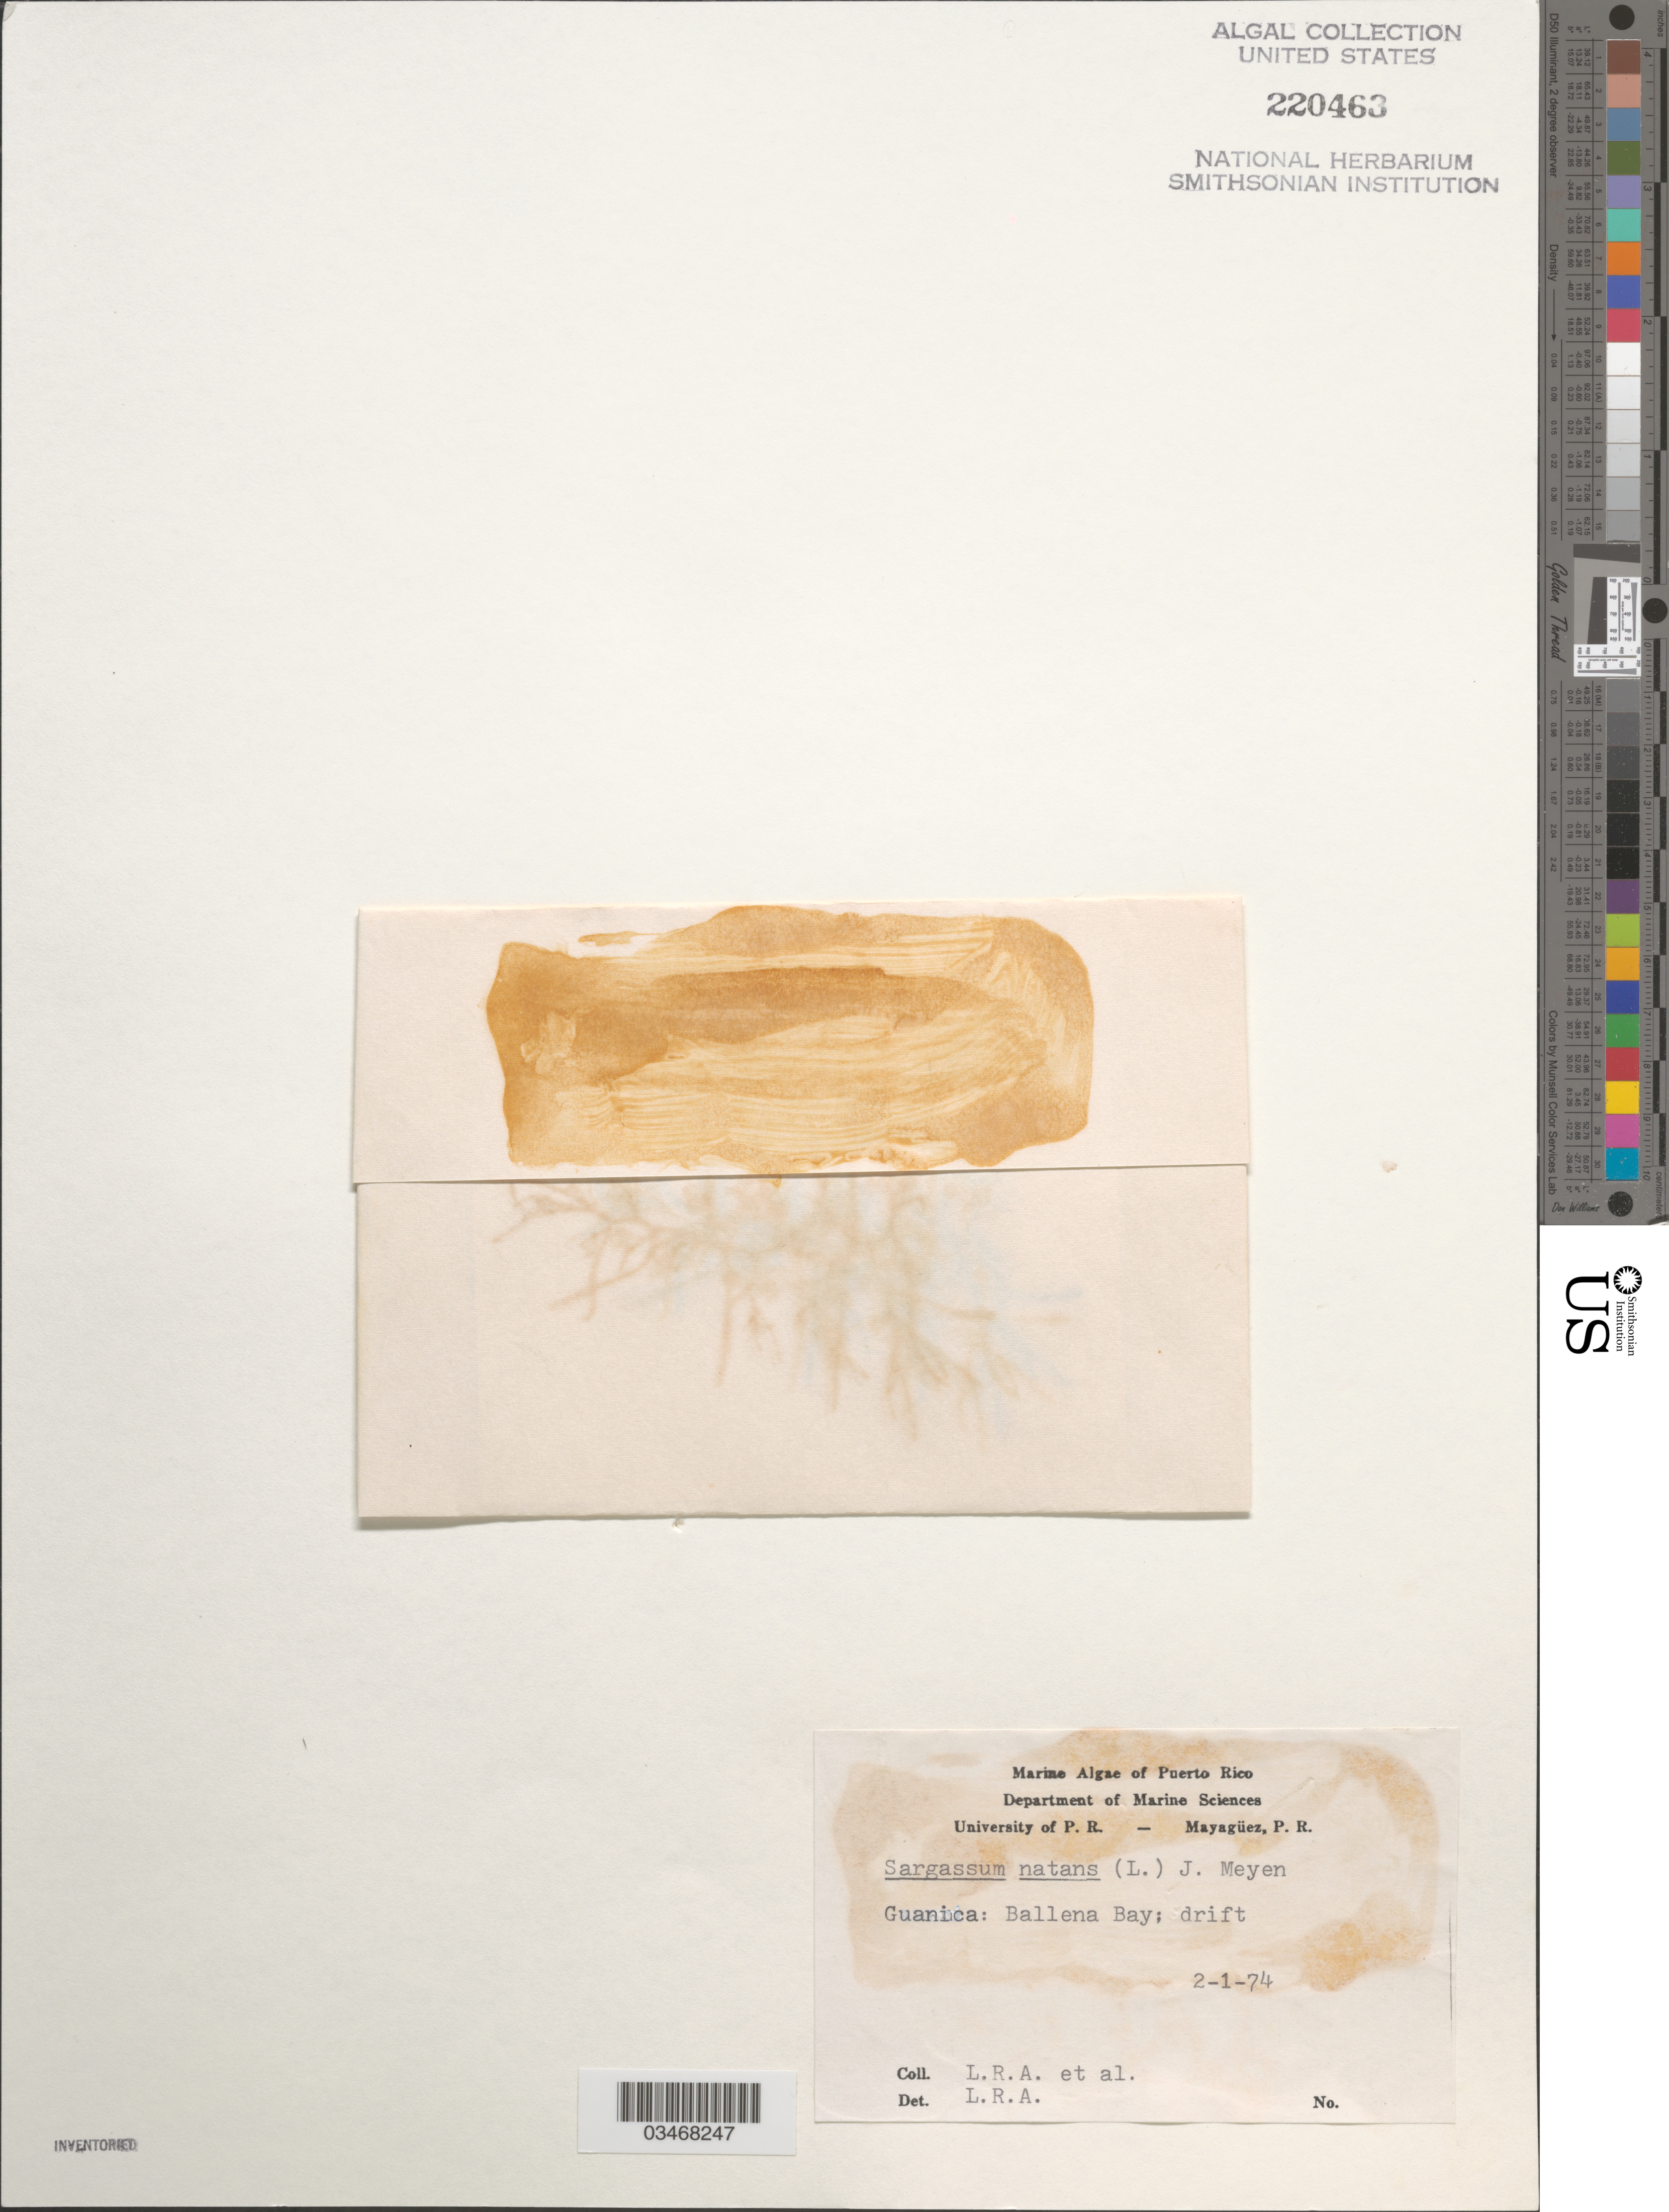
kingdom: Chromista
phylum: Ochrophyta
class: Phaeophyceae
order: Fucales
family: Sargassaceae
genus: Sargassum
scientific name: Sargassum natans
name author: (L.) Gaillon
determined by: Almodovar, L. R.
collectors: L. Almodovar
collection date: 1974-02-01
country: Puerto Rico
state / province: Guanica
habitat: Drift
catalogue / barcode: US 220463